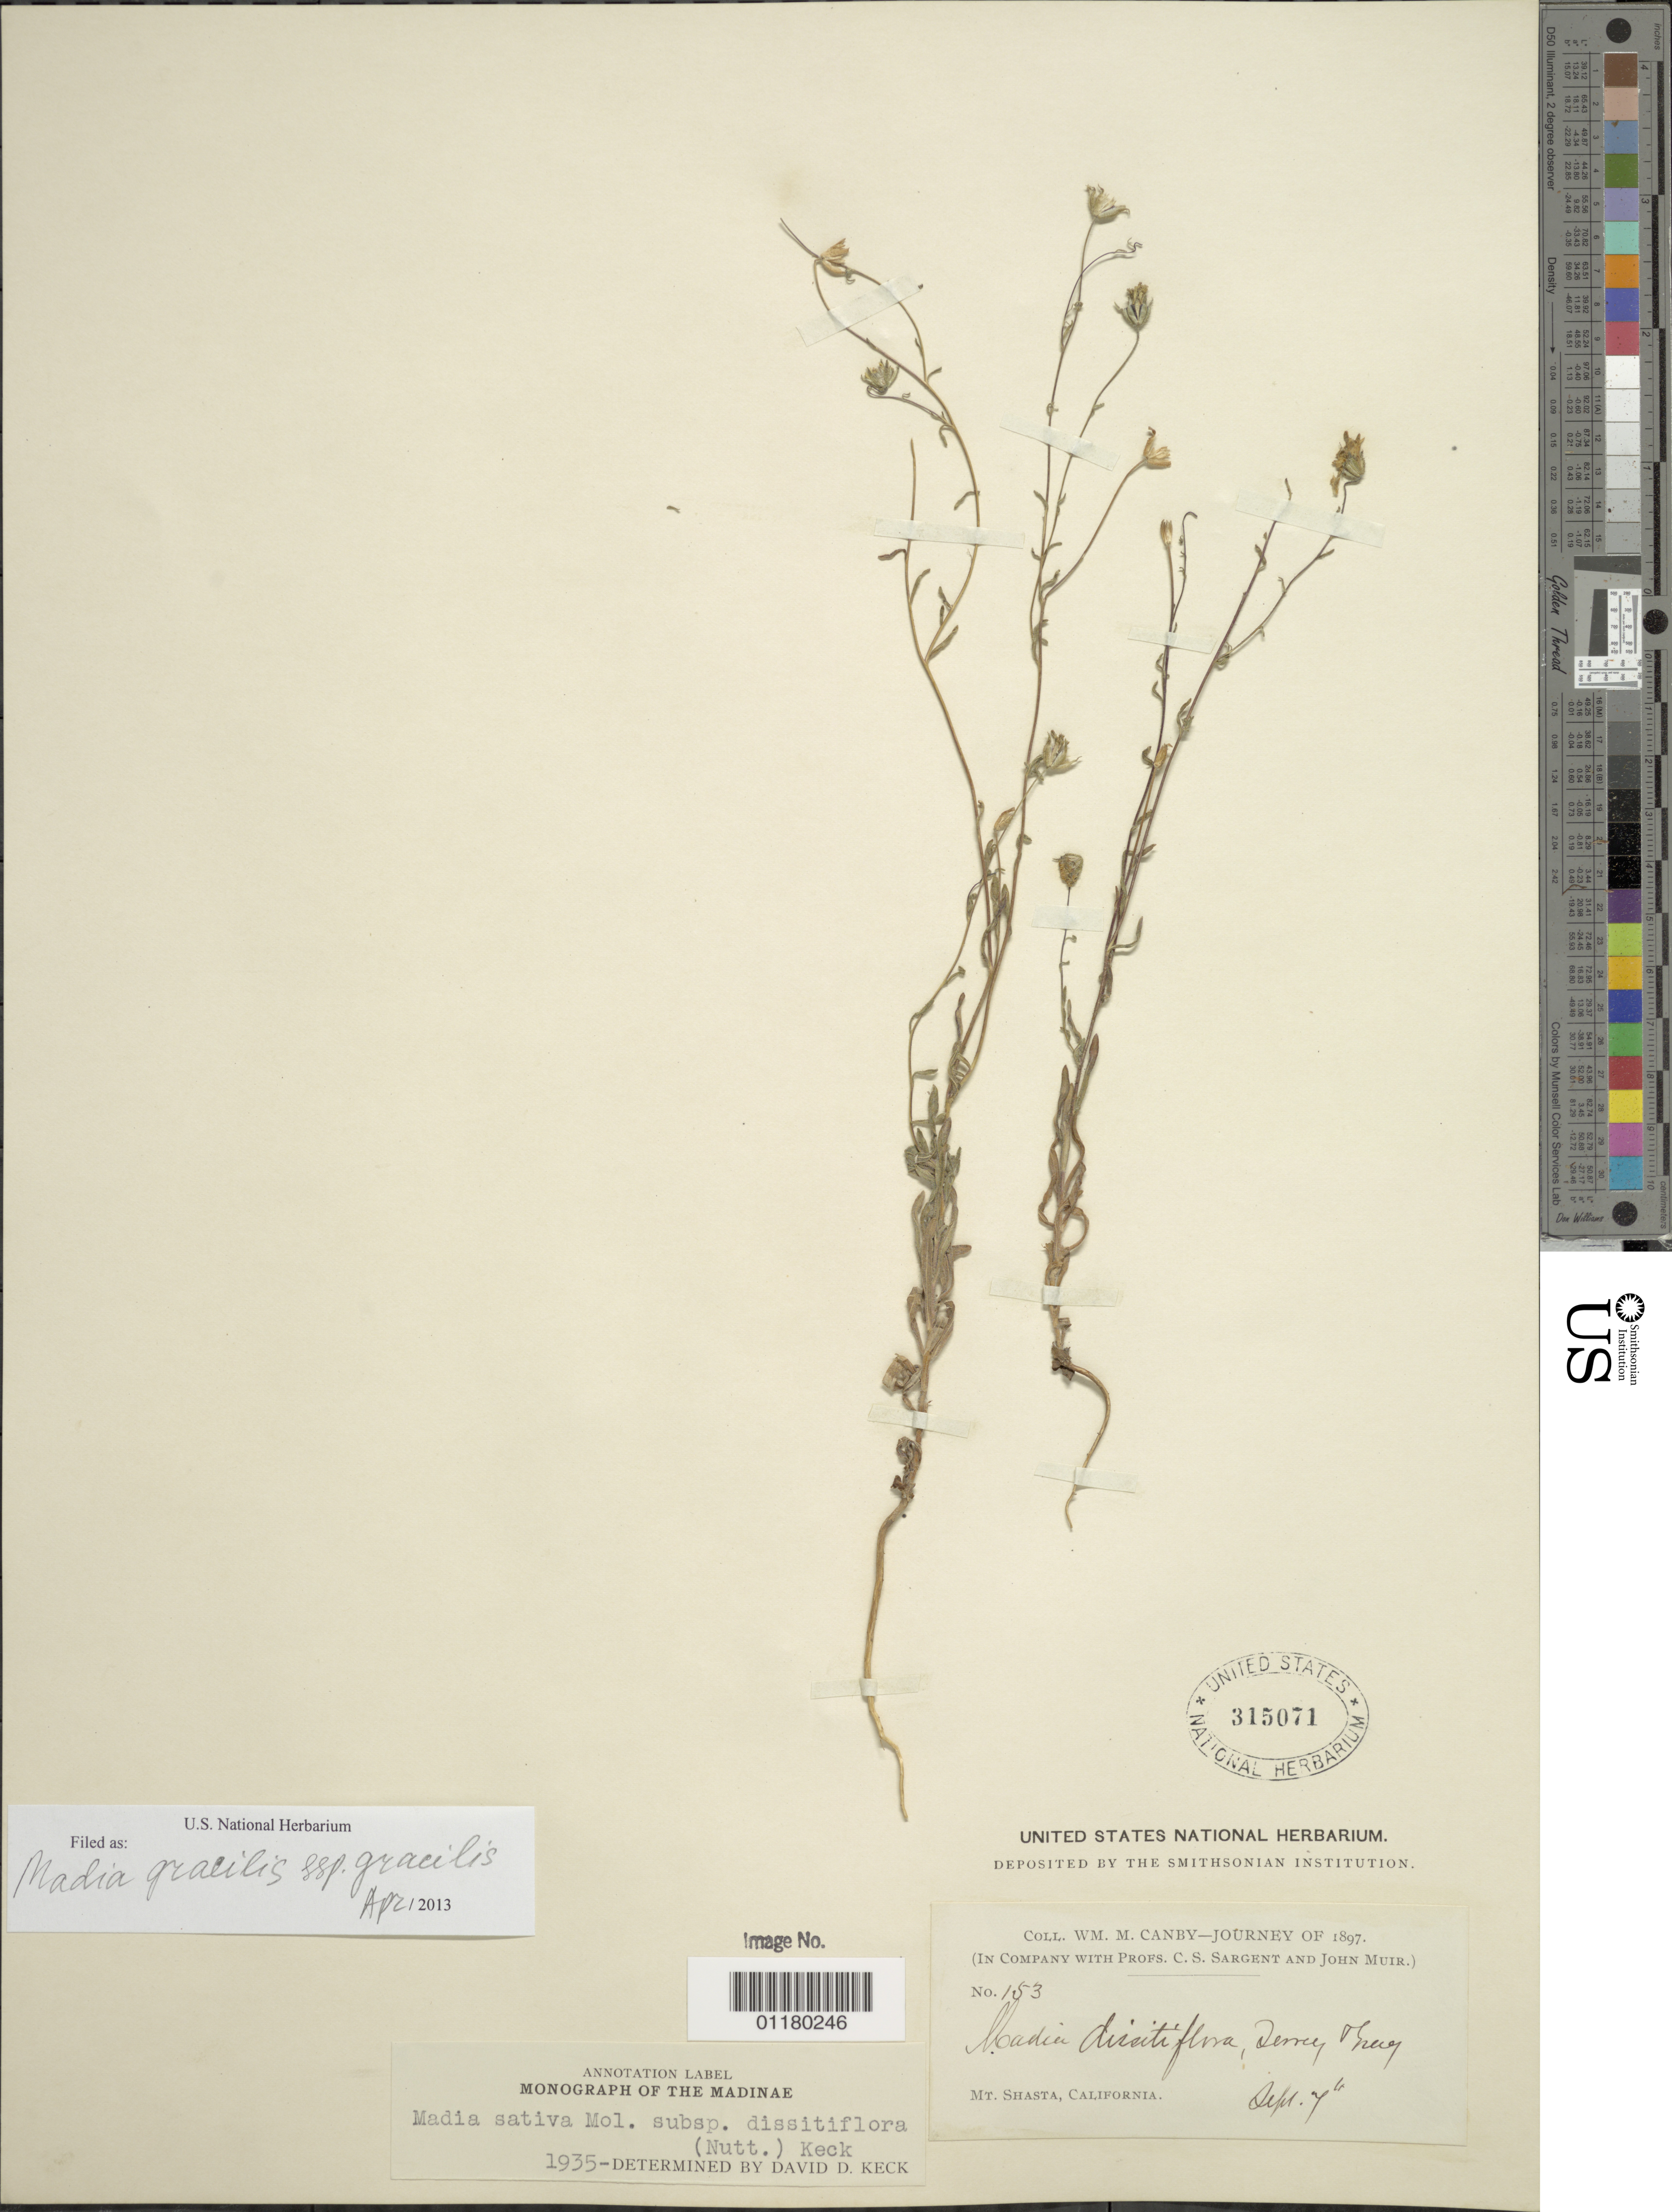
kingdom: Plantae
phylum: Tracheophyta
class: Magnoliopsida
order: Asterales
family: Asteraceae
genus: Madia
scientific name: Madia gracilis subsp. gracilis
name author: (Sm.) D.D. Keck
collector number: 153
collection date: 1897-09-07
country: United States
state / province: California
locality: Mt. Shasta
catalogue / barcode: US 315071